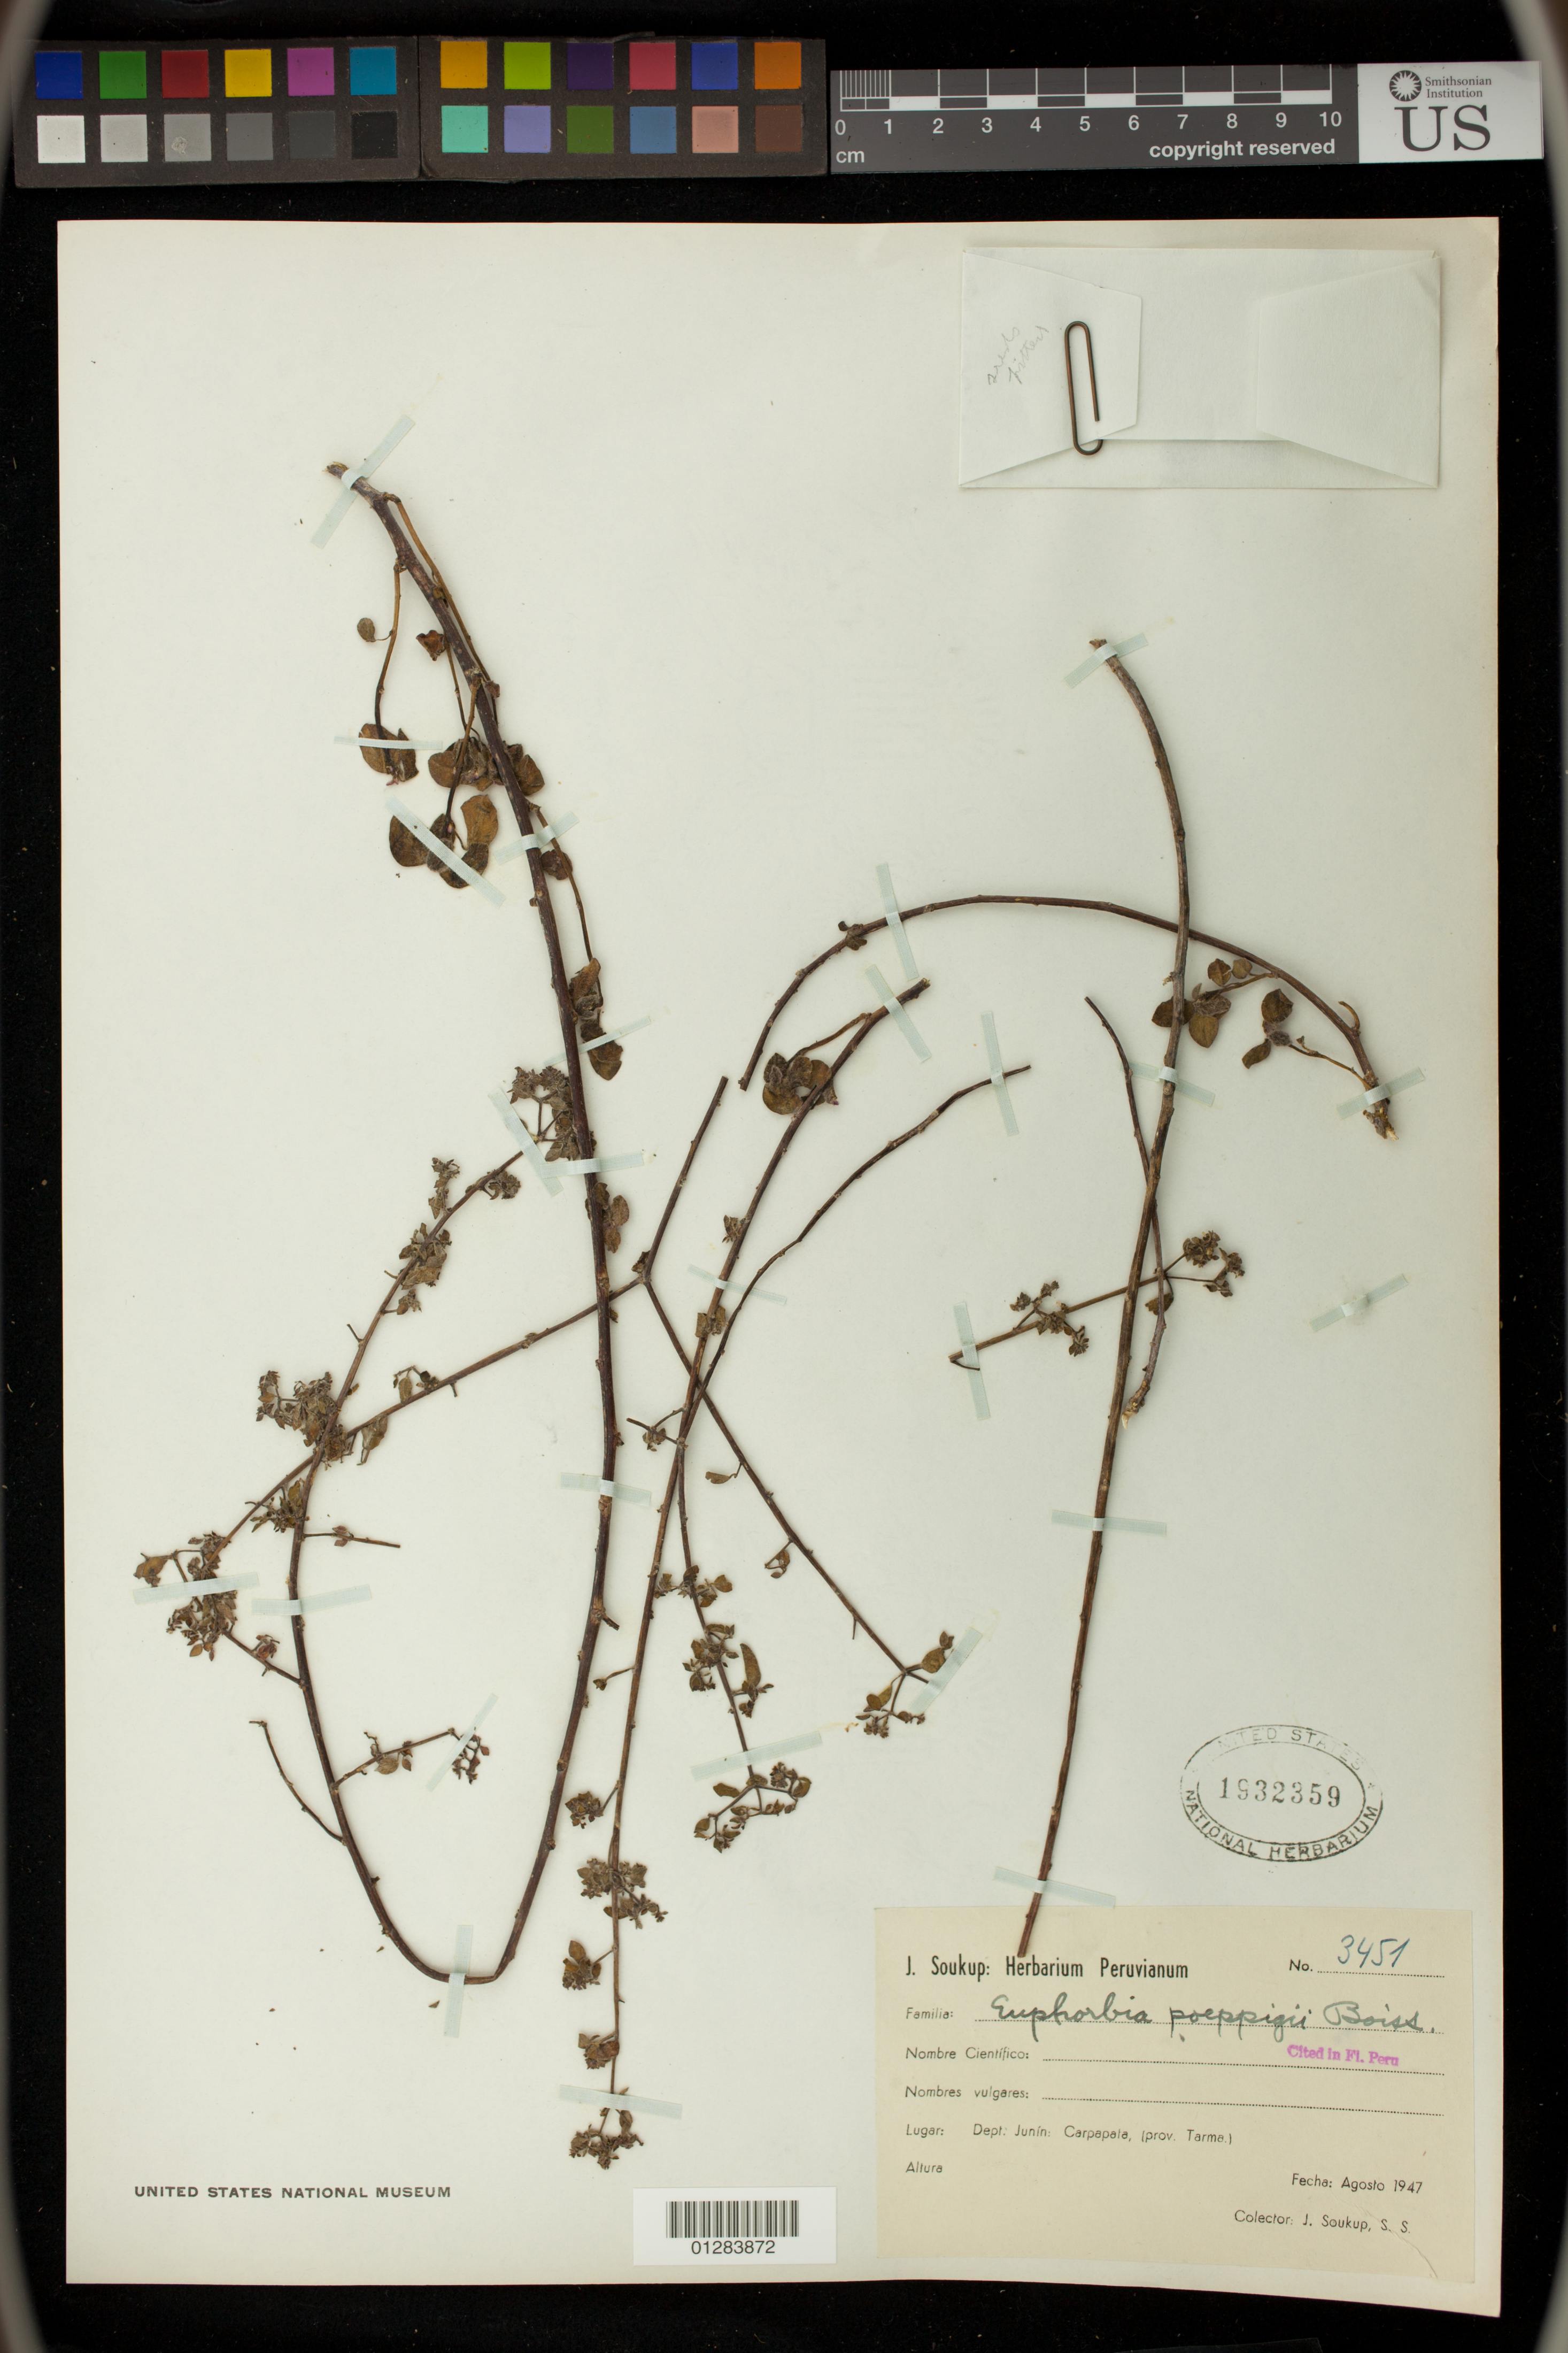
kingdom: Plantae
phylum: Tracheophyta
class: Magnoliopsida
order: Malpighiales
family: Euphorbiaceae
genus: Euphorbia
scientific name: Euphorbia poeppigii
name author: (Klotzsch & Garcke) Boiss.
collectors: J. Soukup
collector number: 3451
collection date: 1947-08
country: Peru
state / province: Junín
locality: Carpapala, (prov. Tarma.)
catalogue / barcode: US 1932359